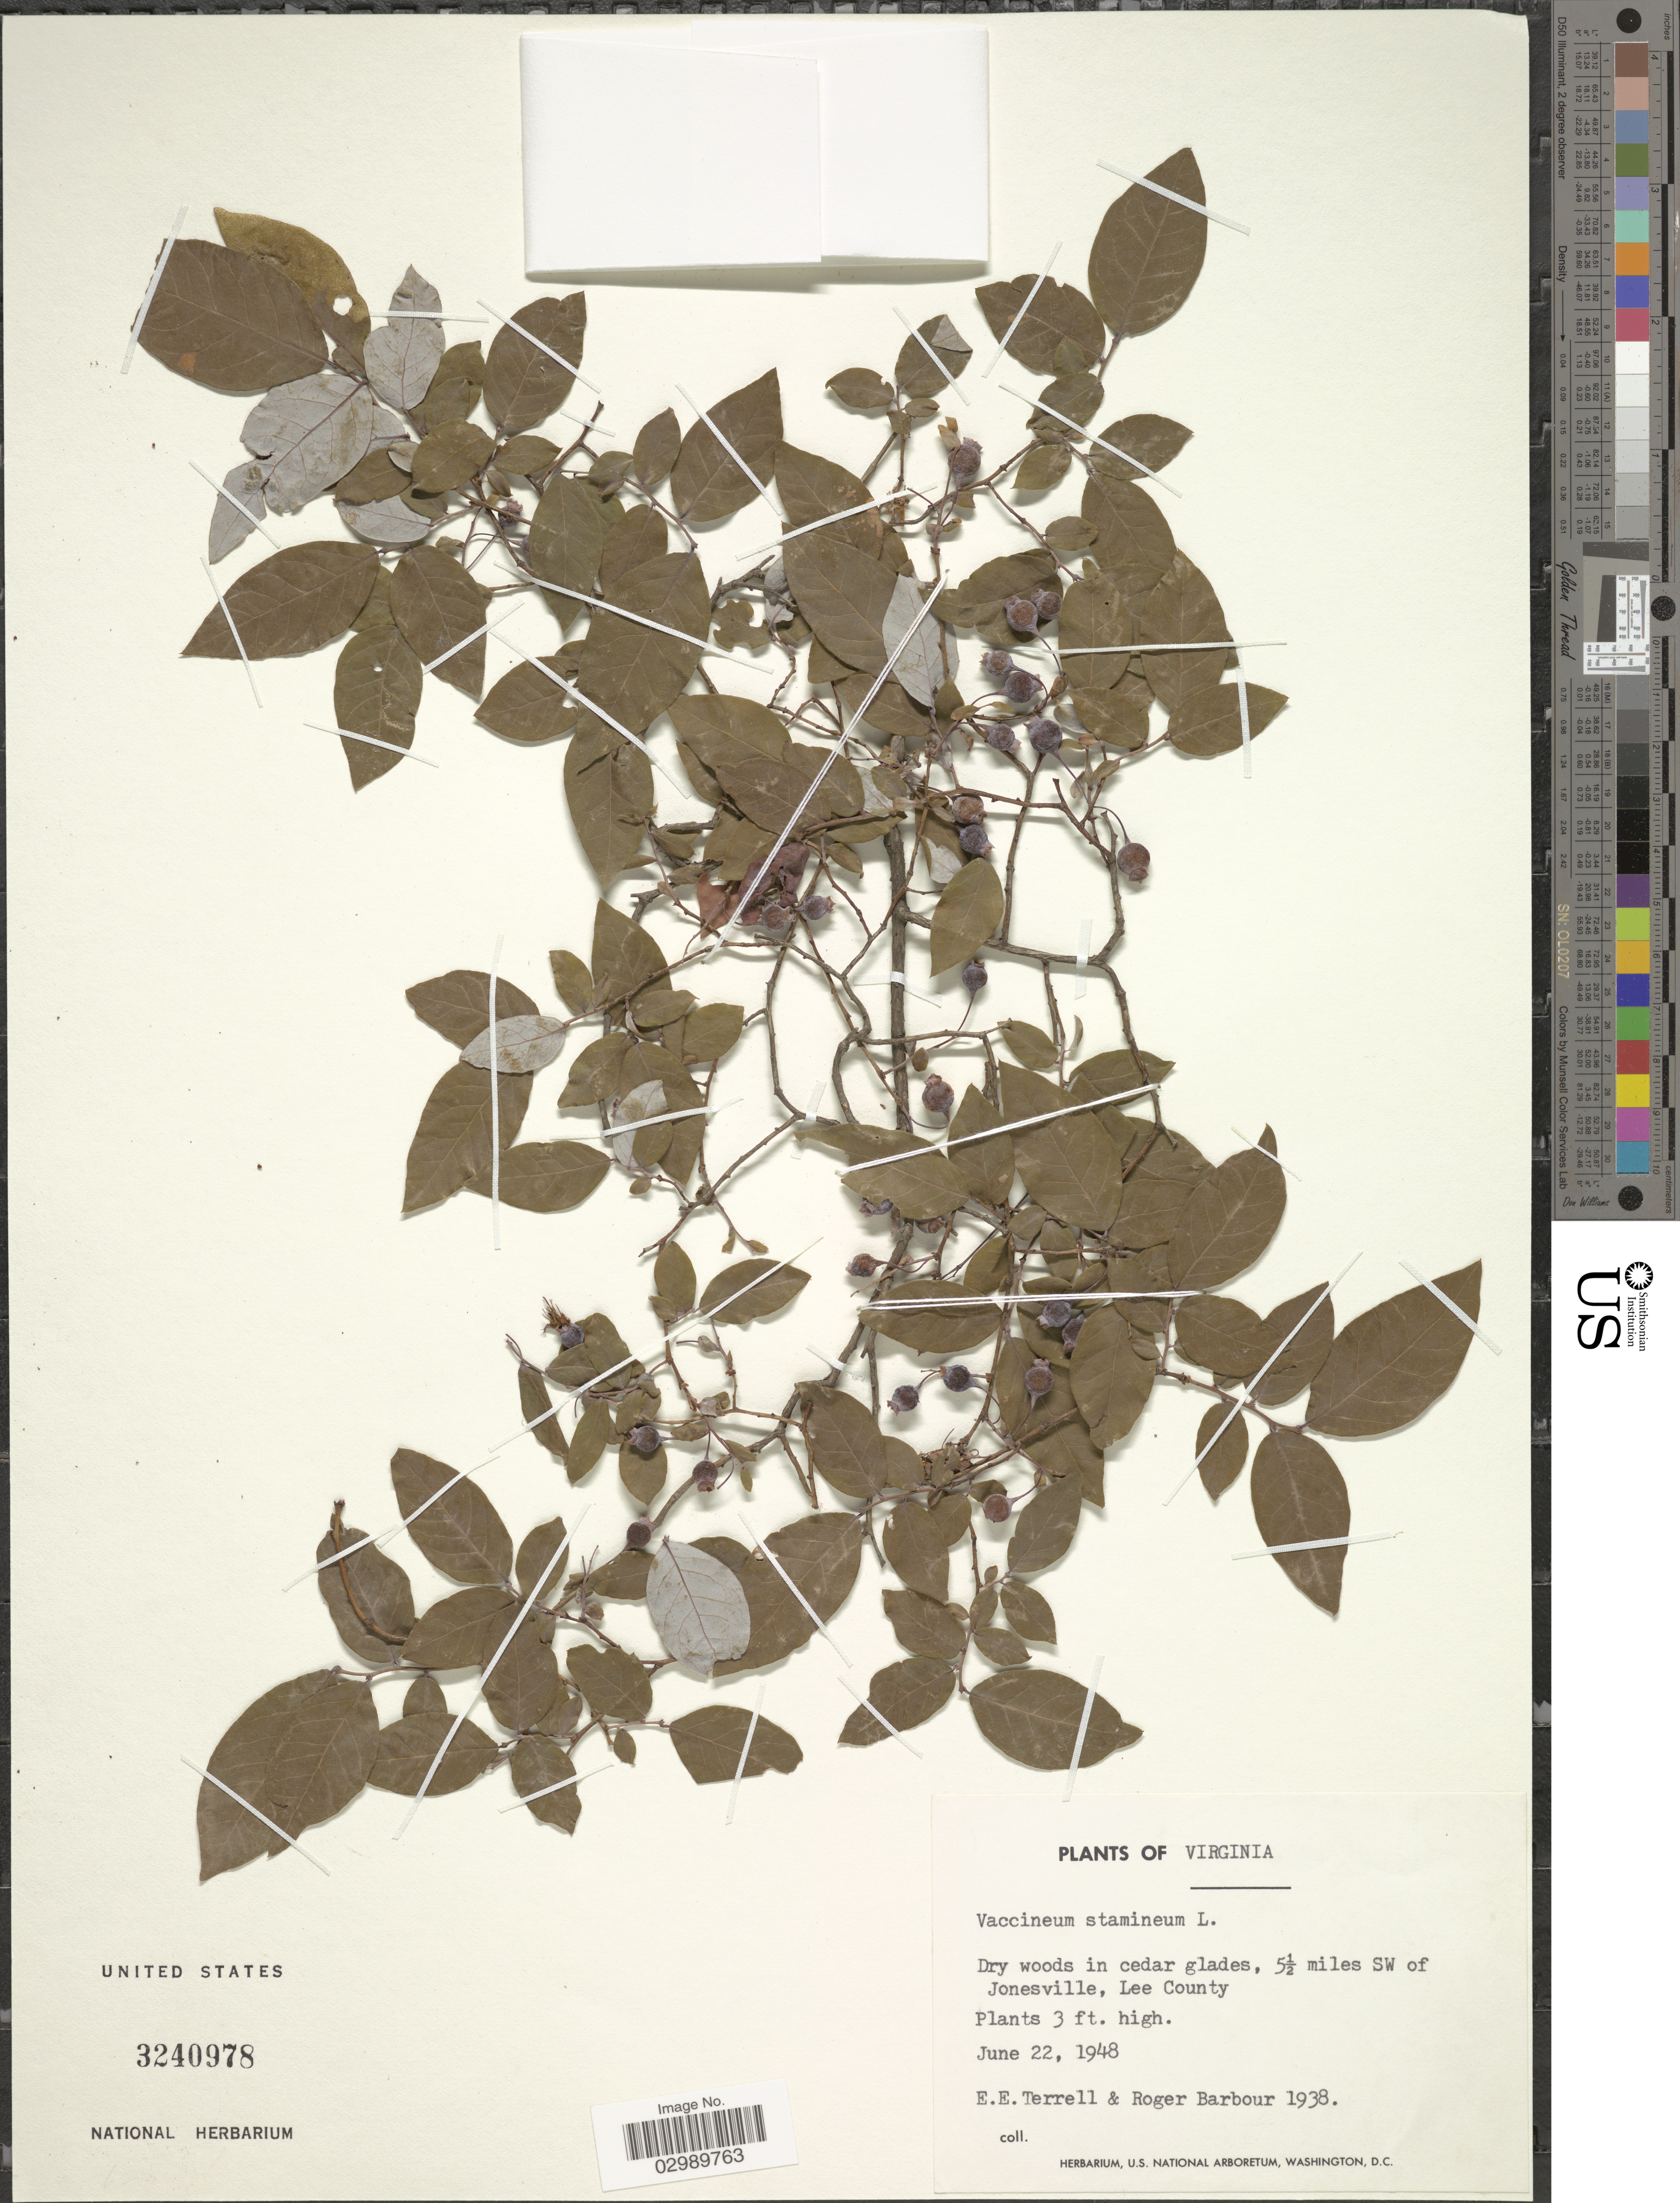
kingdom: Plantae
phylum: Tracheophyta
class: Magnoliopsida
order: Ericales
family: Ericaceae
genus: Vaccinium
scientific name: Vaccinium stamineum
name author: L.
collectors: E. E. Terrell & R. Barbour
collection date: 1948-06-22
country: United States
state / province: Virginia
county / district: Lee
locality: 5½ miles SW of Jonesville, Lee County.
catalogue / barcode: US 3240978